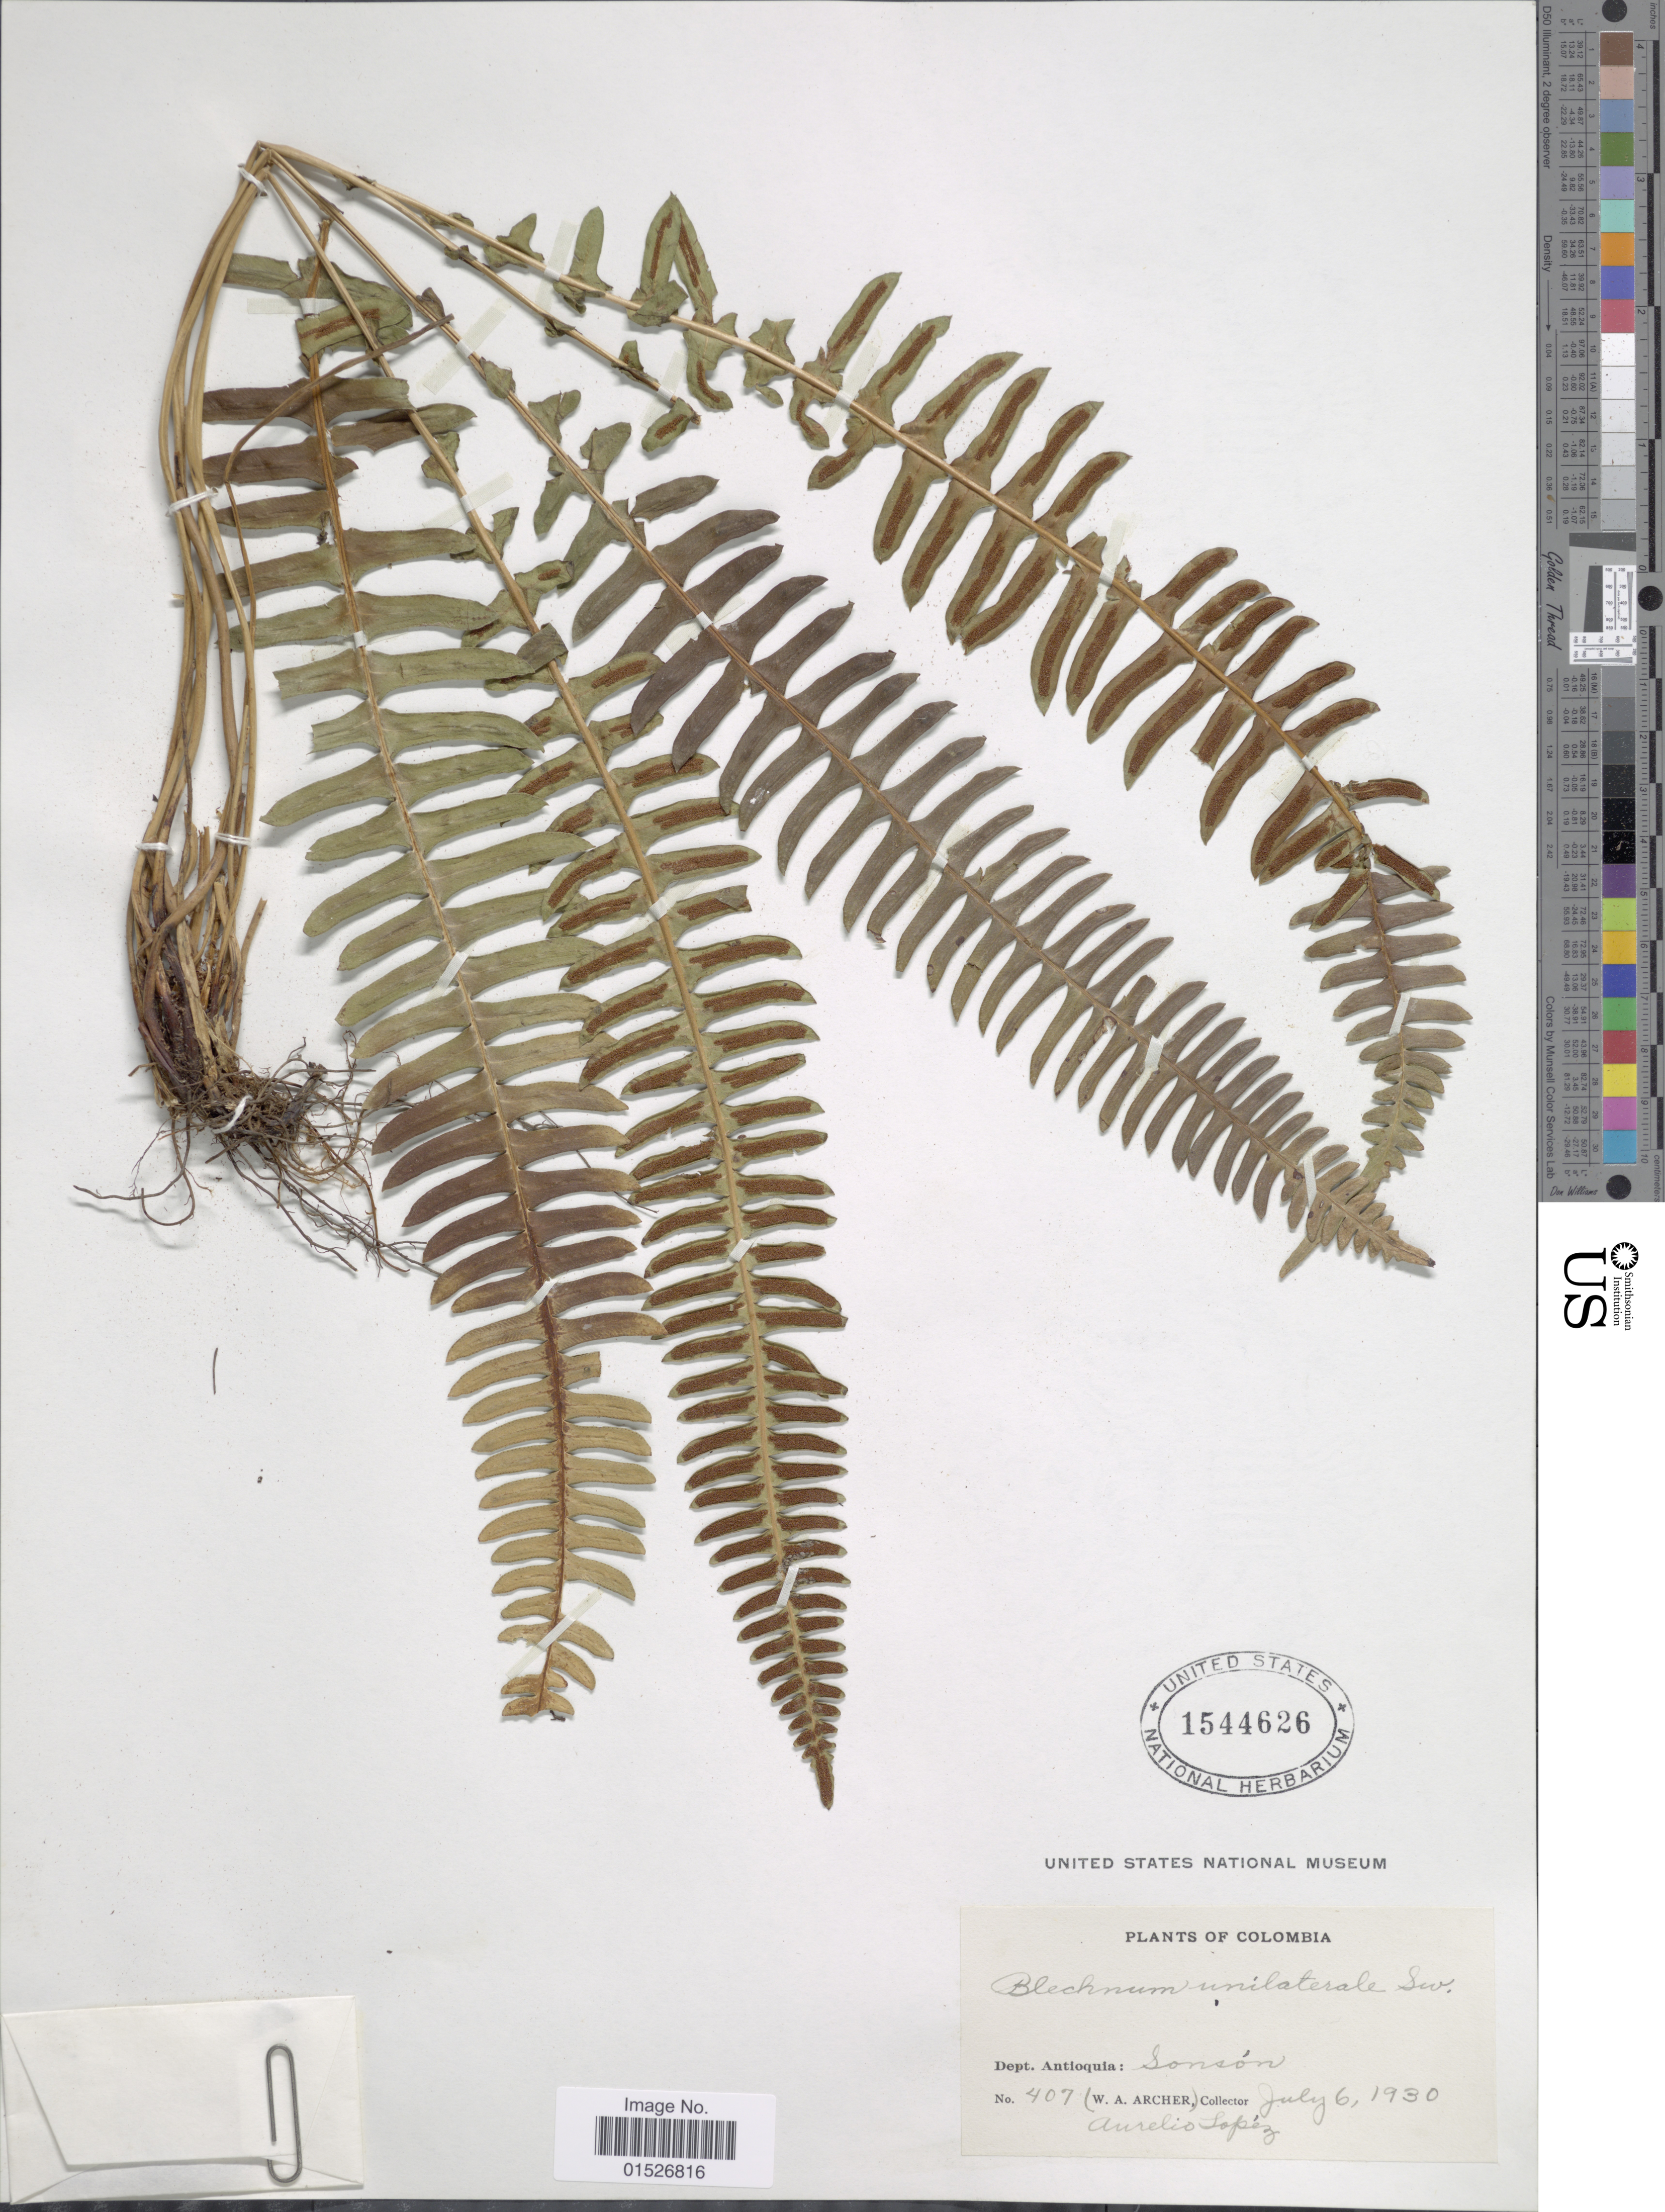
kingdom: Plantae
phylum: Tracheophyta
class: Polypodiopsida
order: Polypodiales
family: Blechnaceae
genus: Blechnum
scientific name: Blechnum polypodioides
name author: Raddi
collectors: W. A. Archer & A. Lopez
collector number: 407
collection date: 1930-07-06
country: Colombia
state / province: Antioquia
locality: Dept. Antioquia: Sonson.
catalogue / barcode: US 1544626